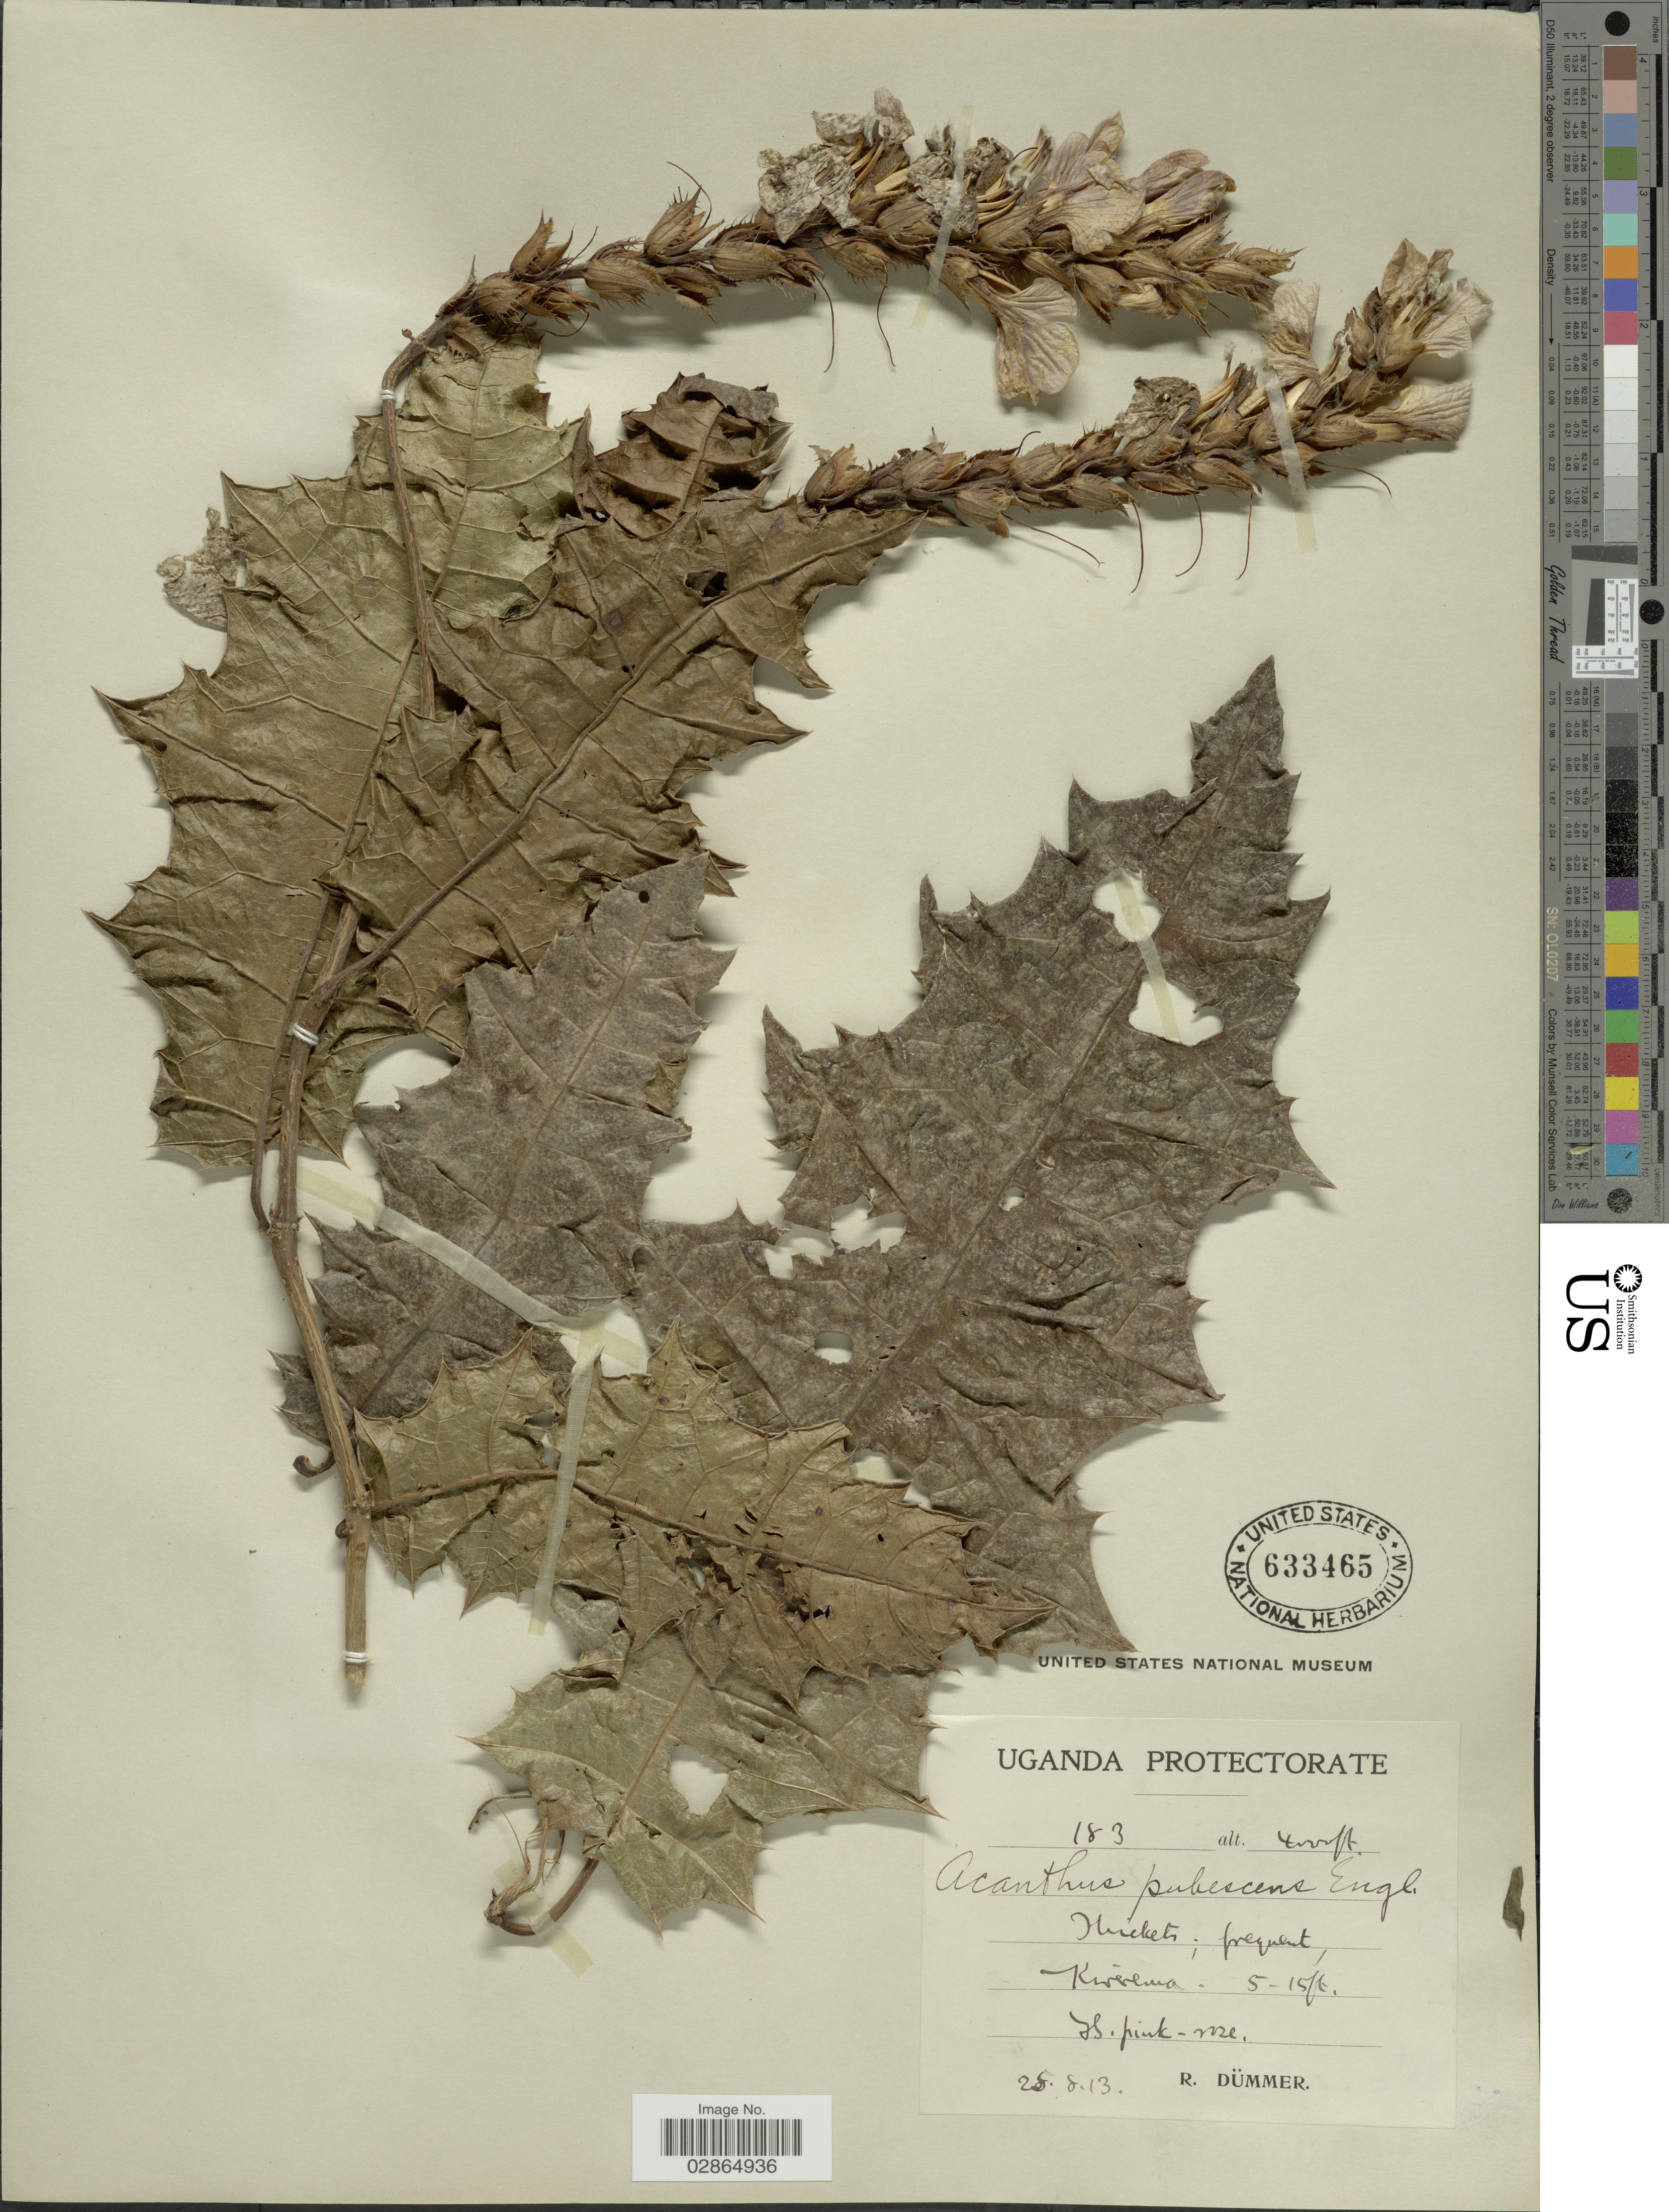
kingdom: Plantae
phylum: Tracheophyta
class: Magnoliopsida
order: Lamiales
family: Acanthaceae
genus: Acanthus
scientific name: Acanthus polystachius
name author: Delile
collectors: R. A. Dümmer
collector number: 183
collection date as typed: Transcribed d/m/y: 25/8/13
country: Uganda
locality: Uganda Protectorate, Kirerema.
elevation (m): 1219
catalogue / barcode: US 633465